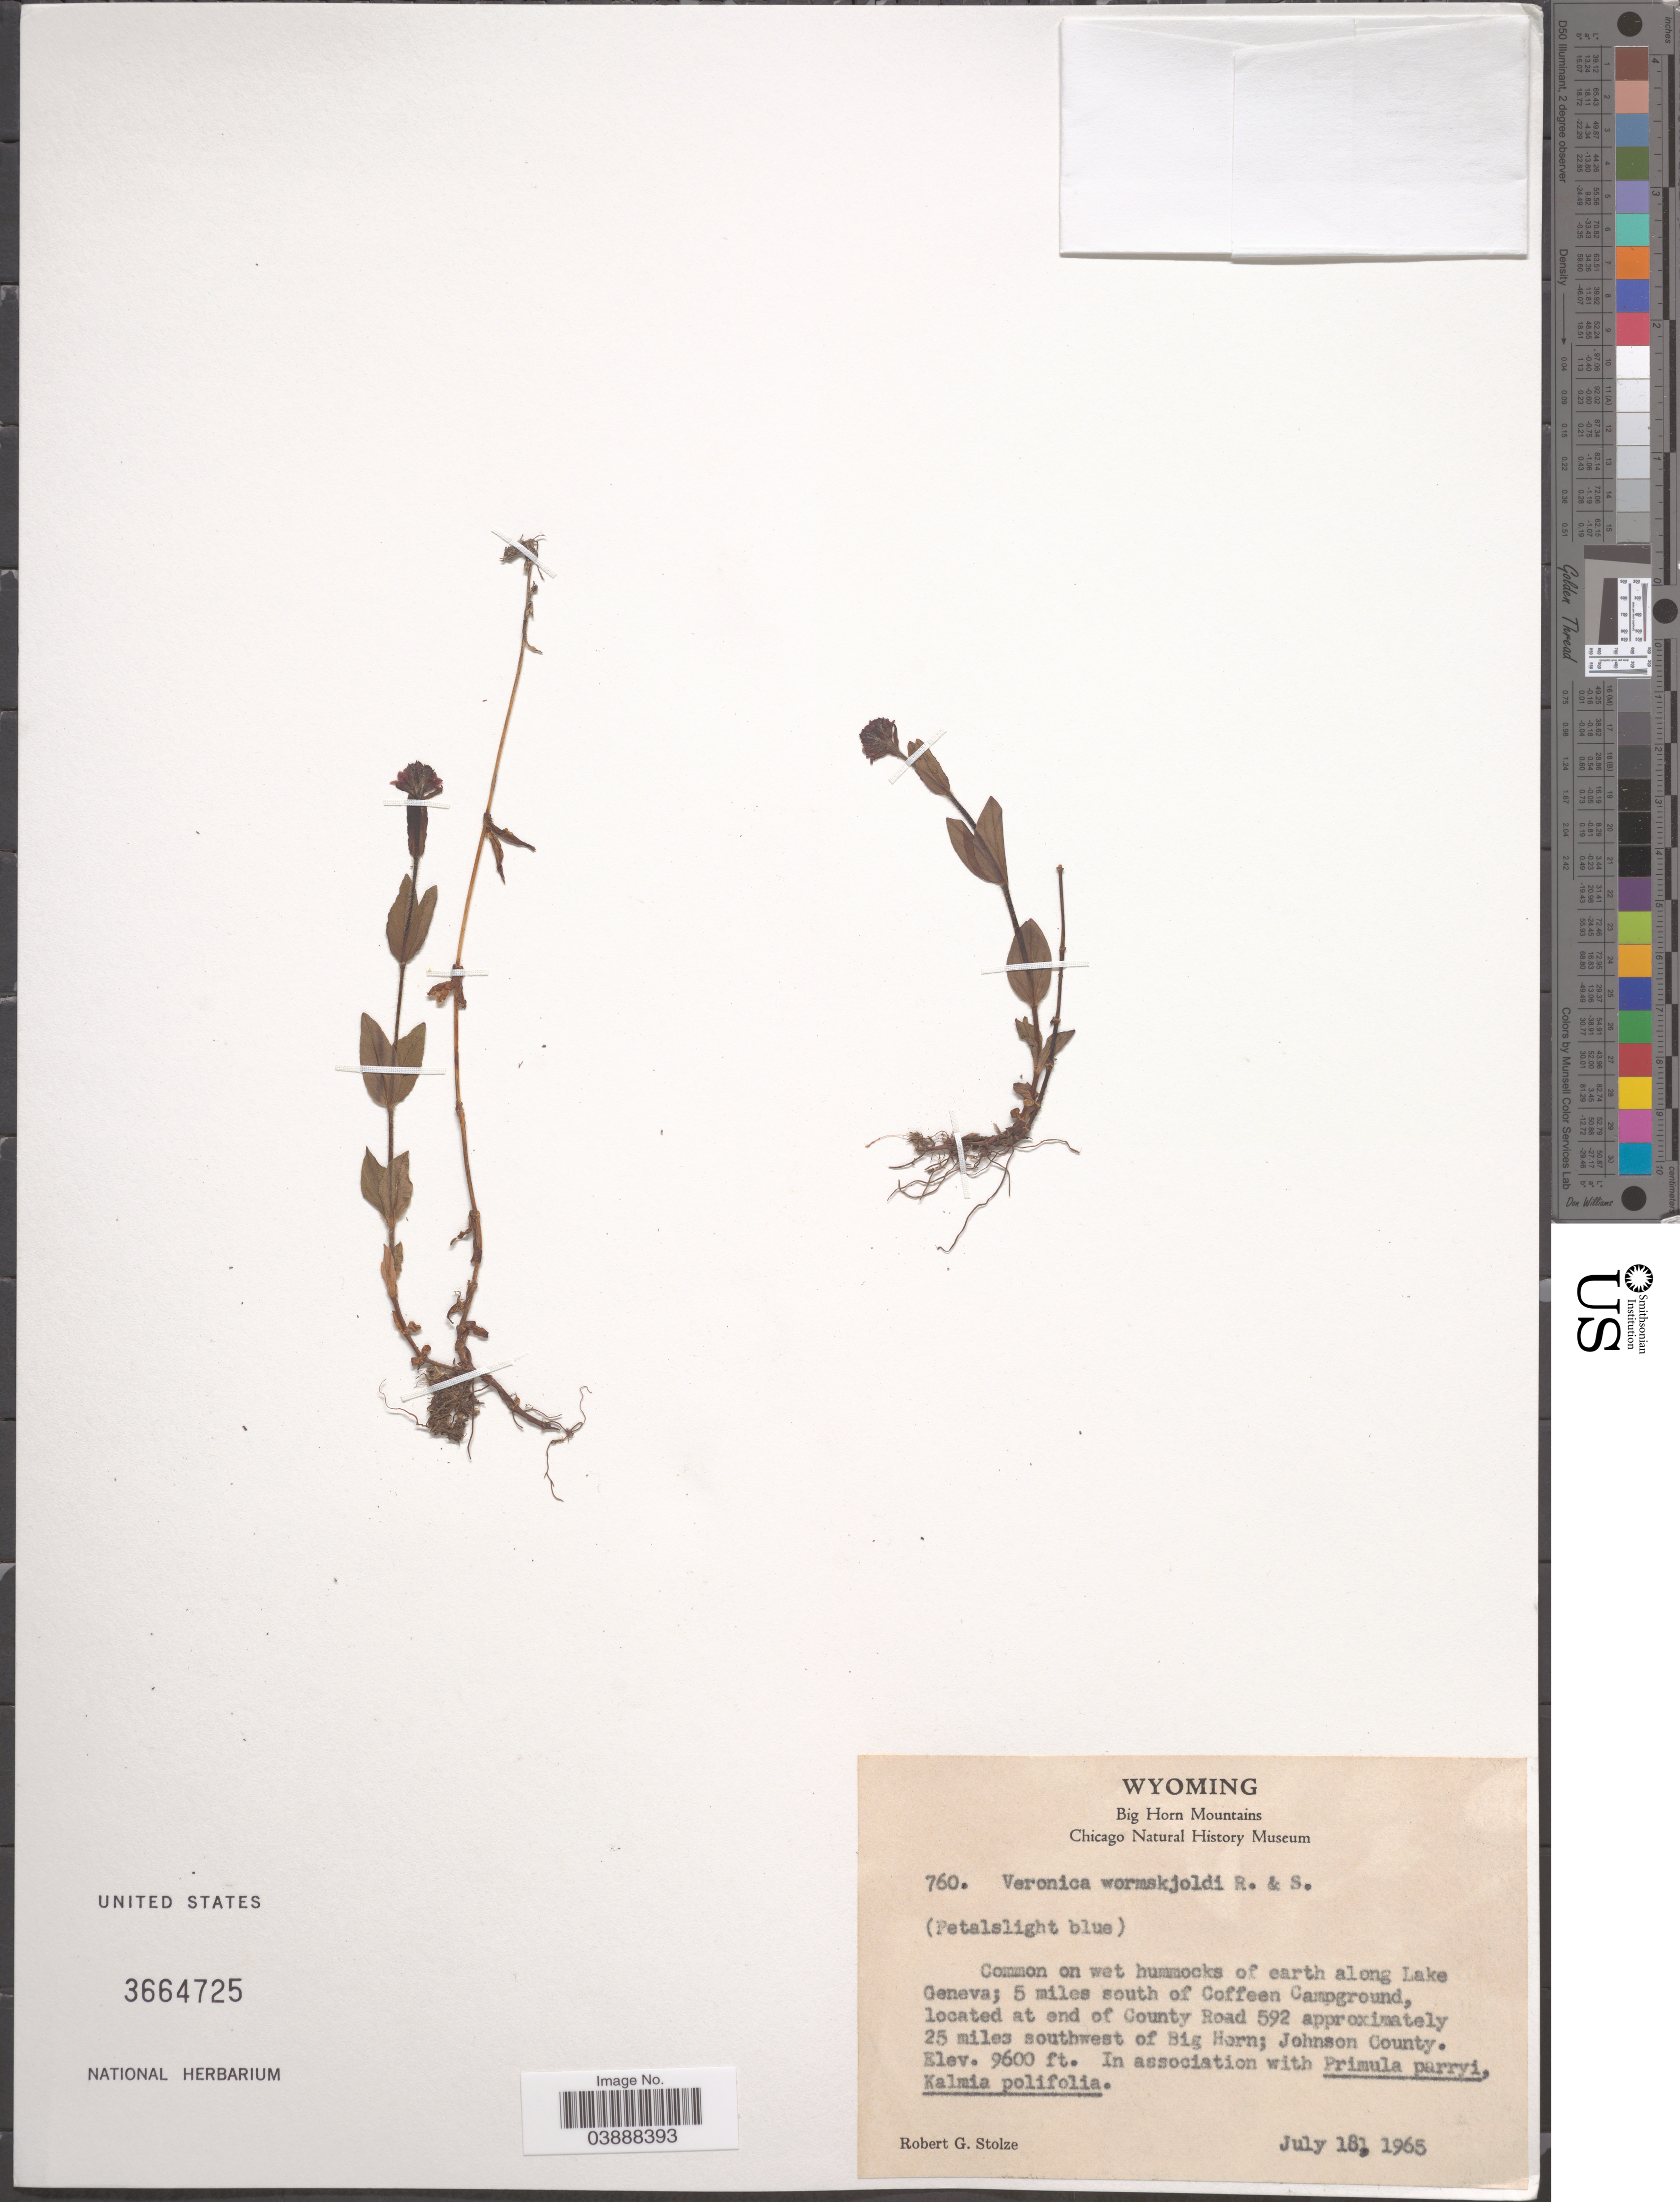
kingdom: Plantae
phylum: Tracheophyta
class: Magnoliopsida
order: Lamiales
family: Plantaginaceae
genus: Veronica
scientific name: Veronica wormskjoldii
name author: Roem. & Schult.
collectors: R. G. Stolze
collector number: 760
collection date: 1965-07-18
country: United States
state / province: Wyoming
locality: Big Horn Mountains. Along Lake Geneva; 5 miles south of Coffeen Campground, located at end of County Road 592 approximately 25 miles southwest of Big Horn; Johnson County.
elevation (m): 2926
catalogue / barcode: US 3664725